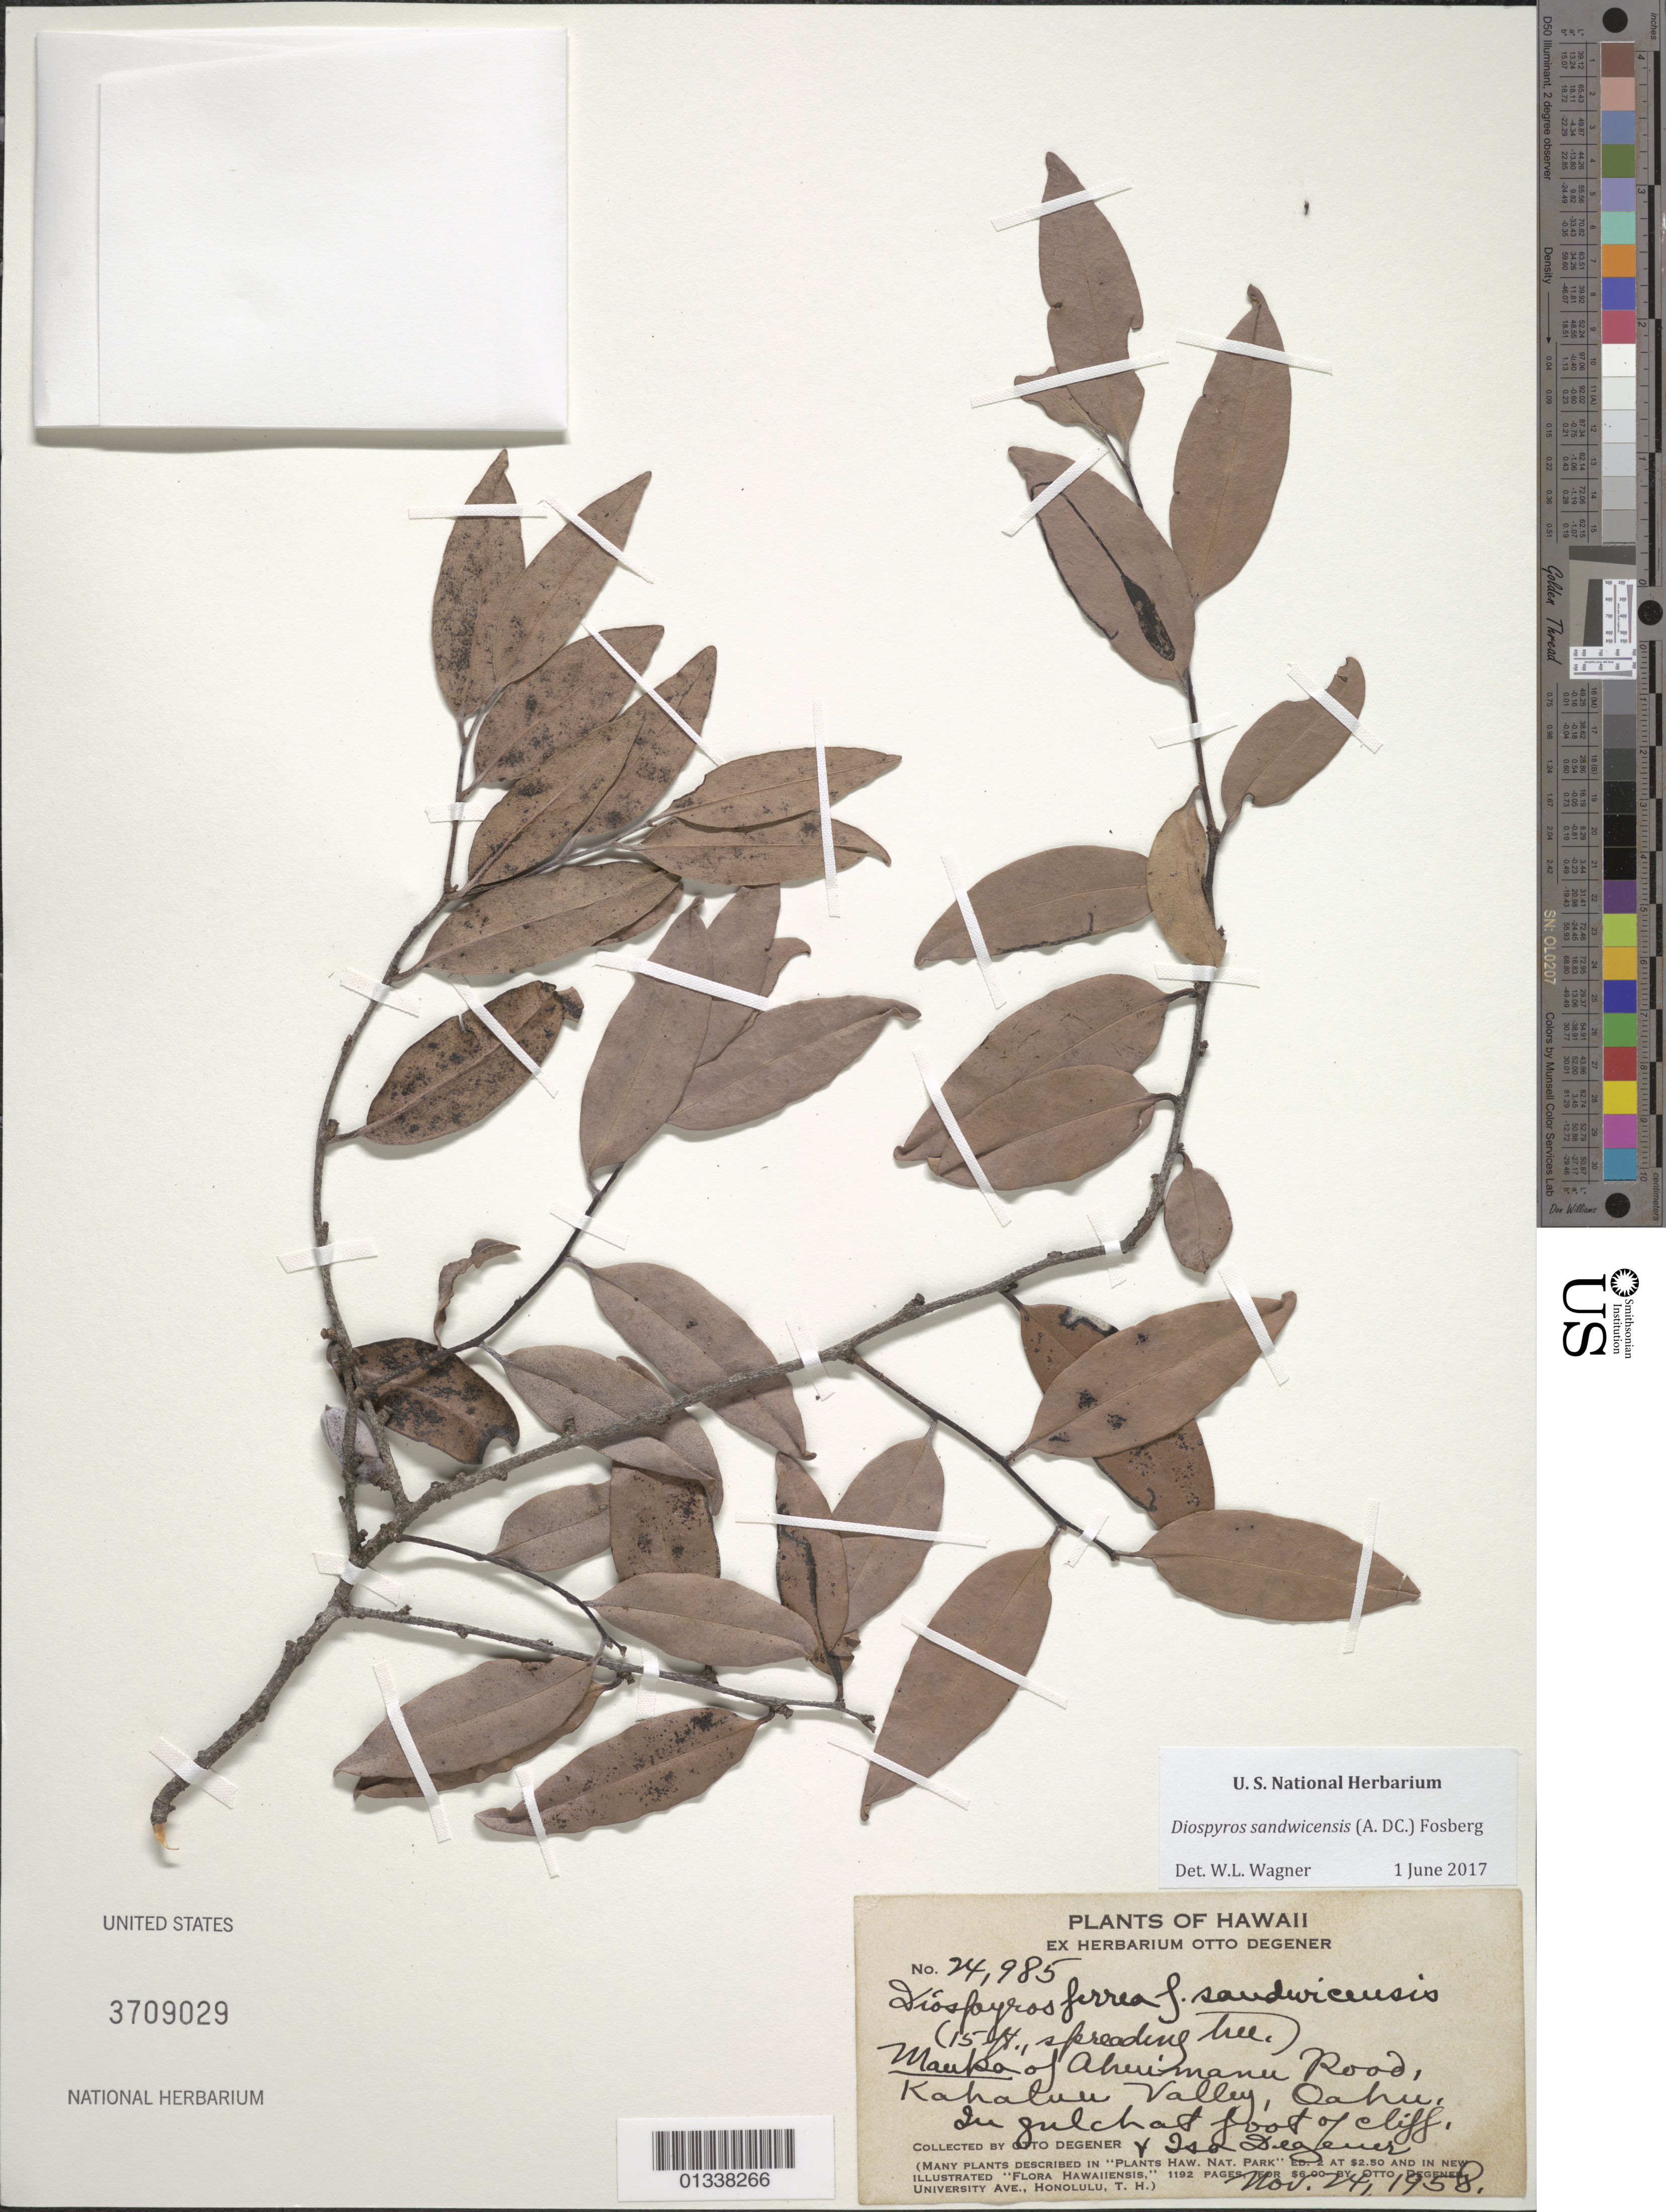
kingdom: Plantae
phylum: Tracheophyta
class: Magnoliopsida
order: Ericales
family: Ebenaceae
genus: Diospyros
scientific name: Diospyros sandwicensis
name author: (A. DC.) Fosberg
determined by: Wagner, W. L., (BOT), Smithsonian Institution - National Museum of Natural History (UNITED STATES)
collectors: O. Degener & I. Degener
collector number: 24985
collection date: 1958-11-24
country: United States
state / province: Hawaii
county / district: Honolulu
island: Oahu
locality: Mauka of Ahuimanu Road, Kahaluu Valley, Oahu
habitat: In gulch at foot of cliff.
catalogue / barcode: US 3709029